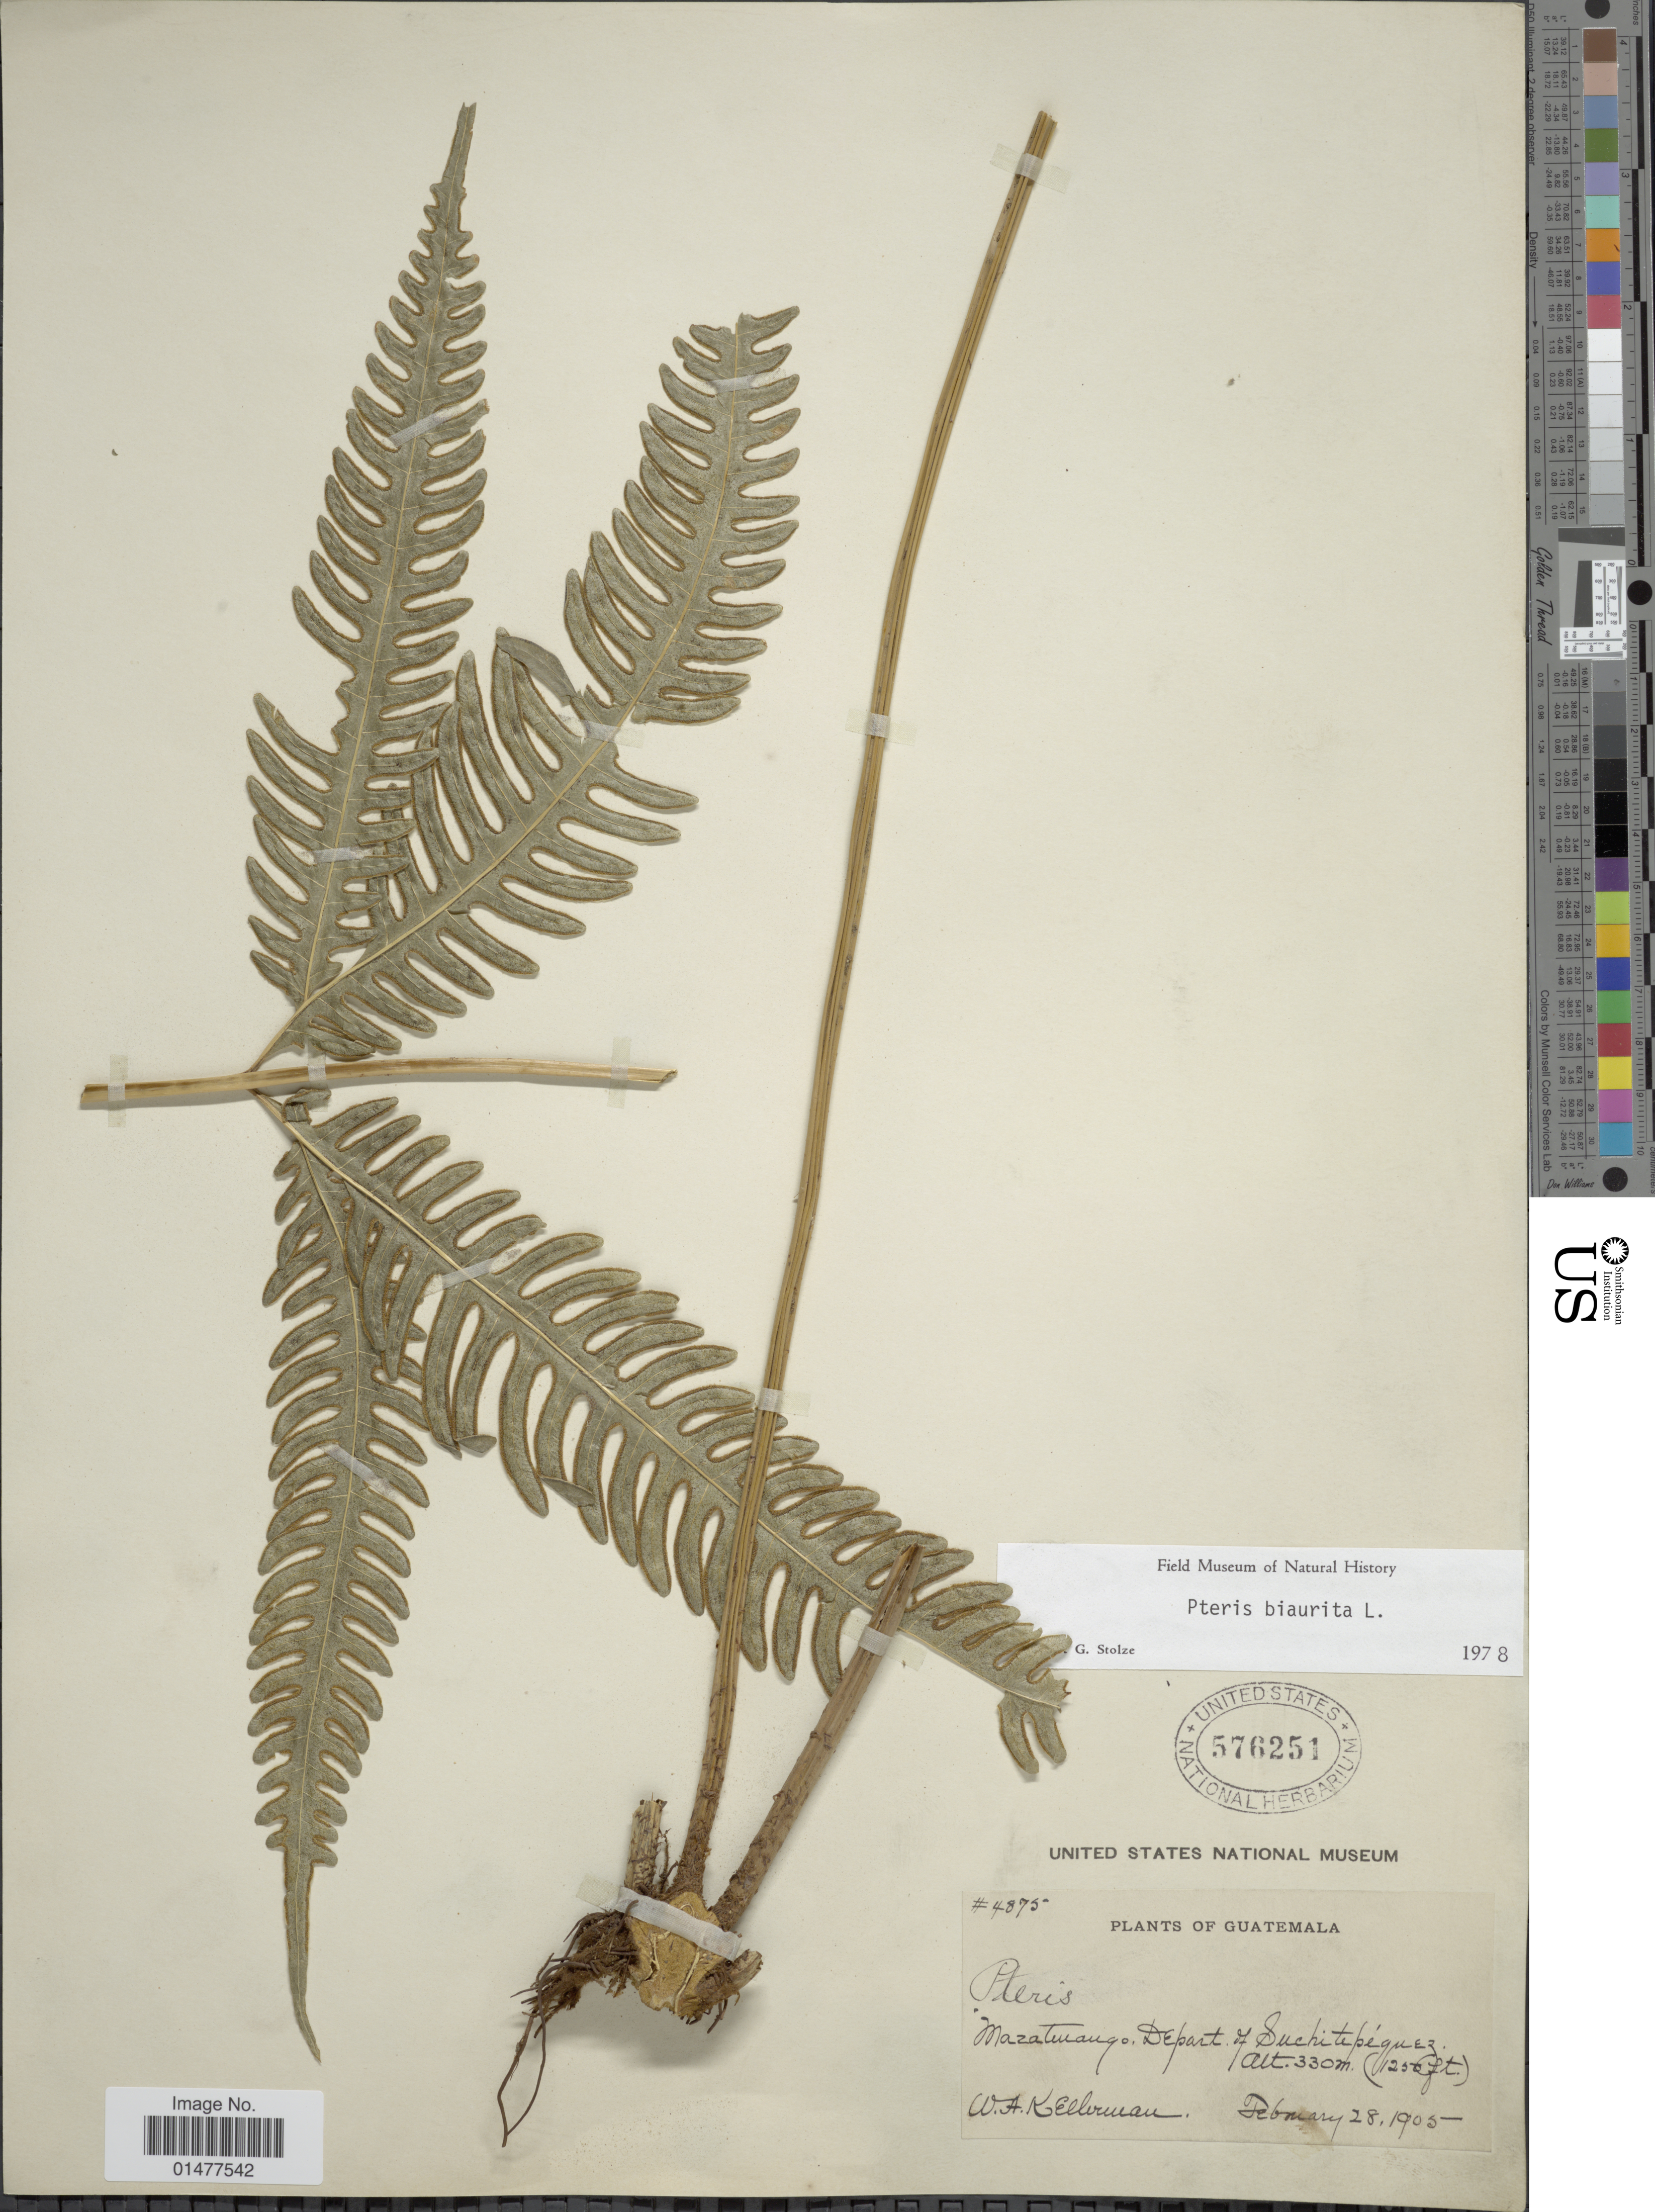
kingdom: Plantae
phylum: Tracheophyta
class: Polypodiopsida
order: Polypodiales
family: Pteridaceae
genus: Pteris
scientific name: Pteris biaurita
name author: L.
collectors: W. Kellerman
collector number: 4875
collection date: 1905-02-28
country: Guatemala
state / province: Suchitepéquez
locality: Mazatenango.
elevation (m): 330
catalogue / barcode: US 576251